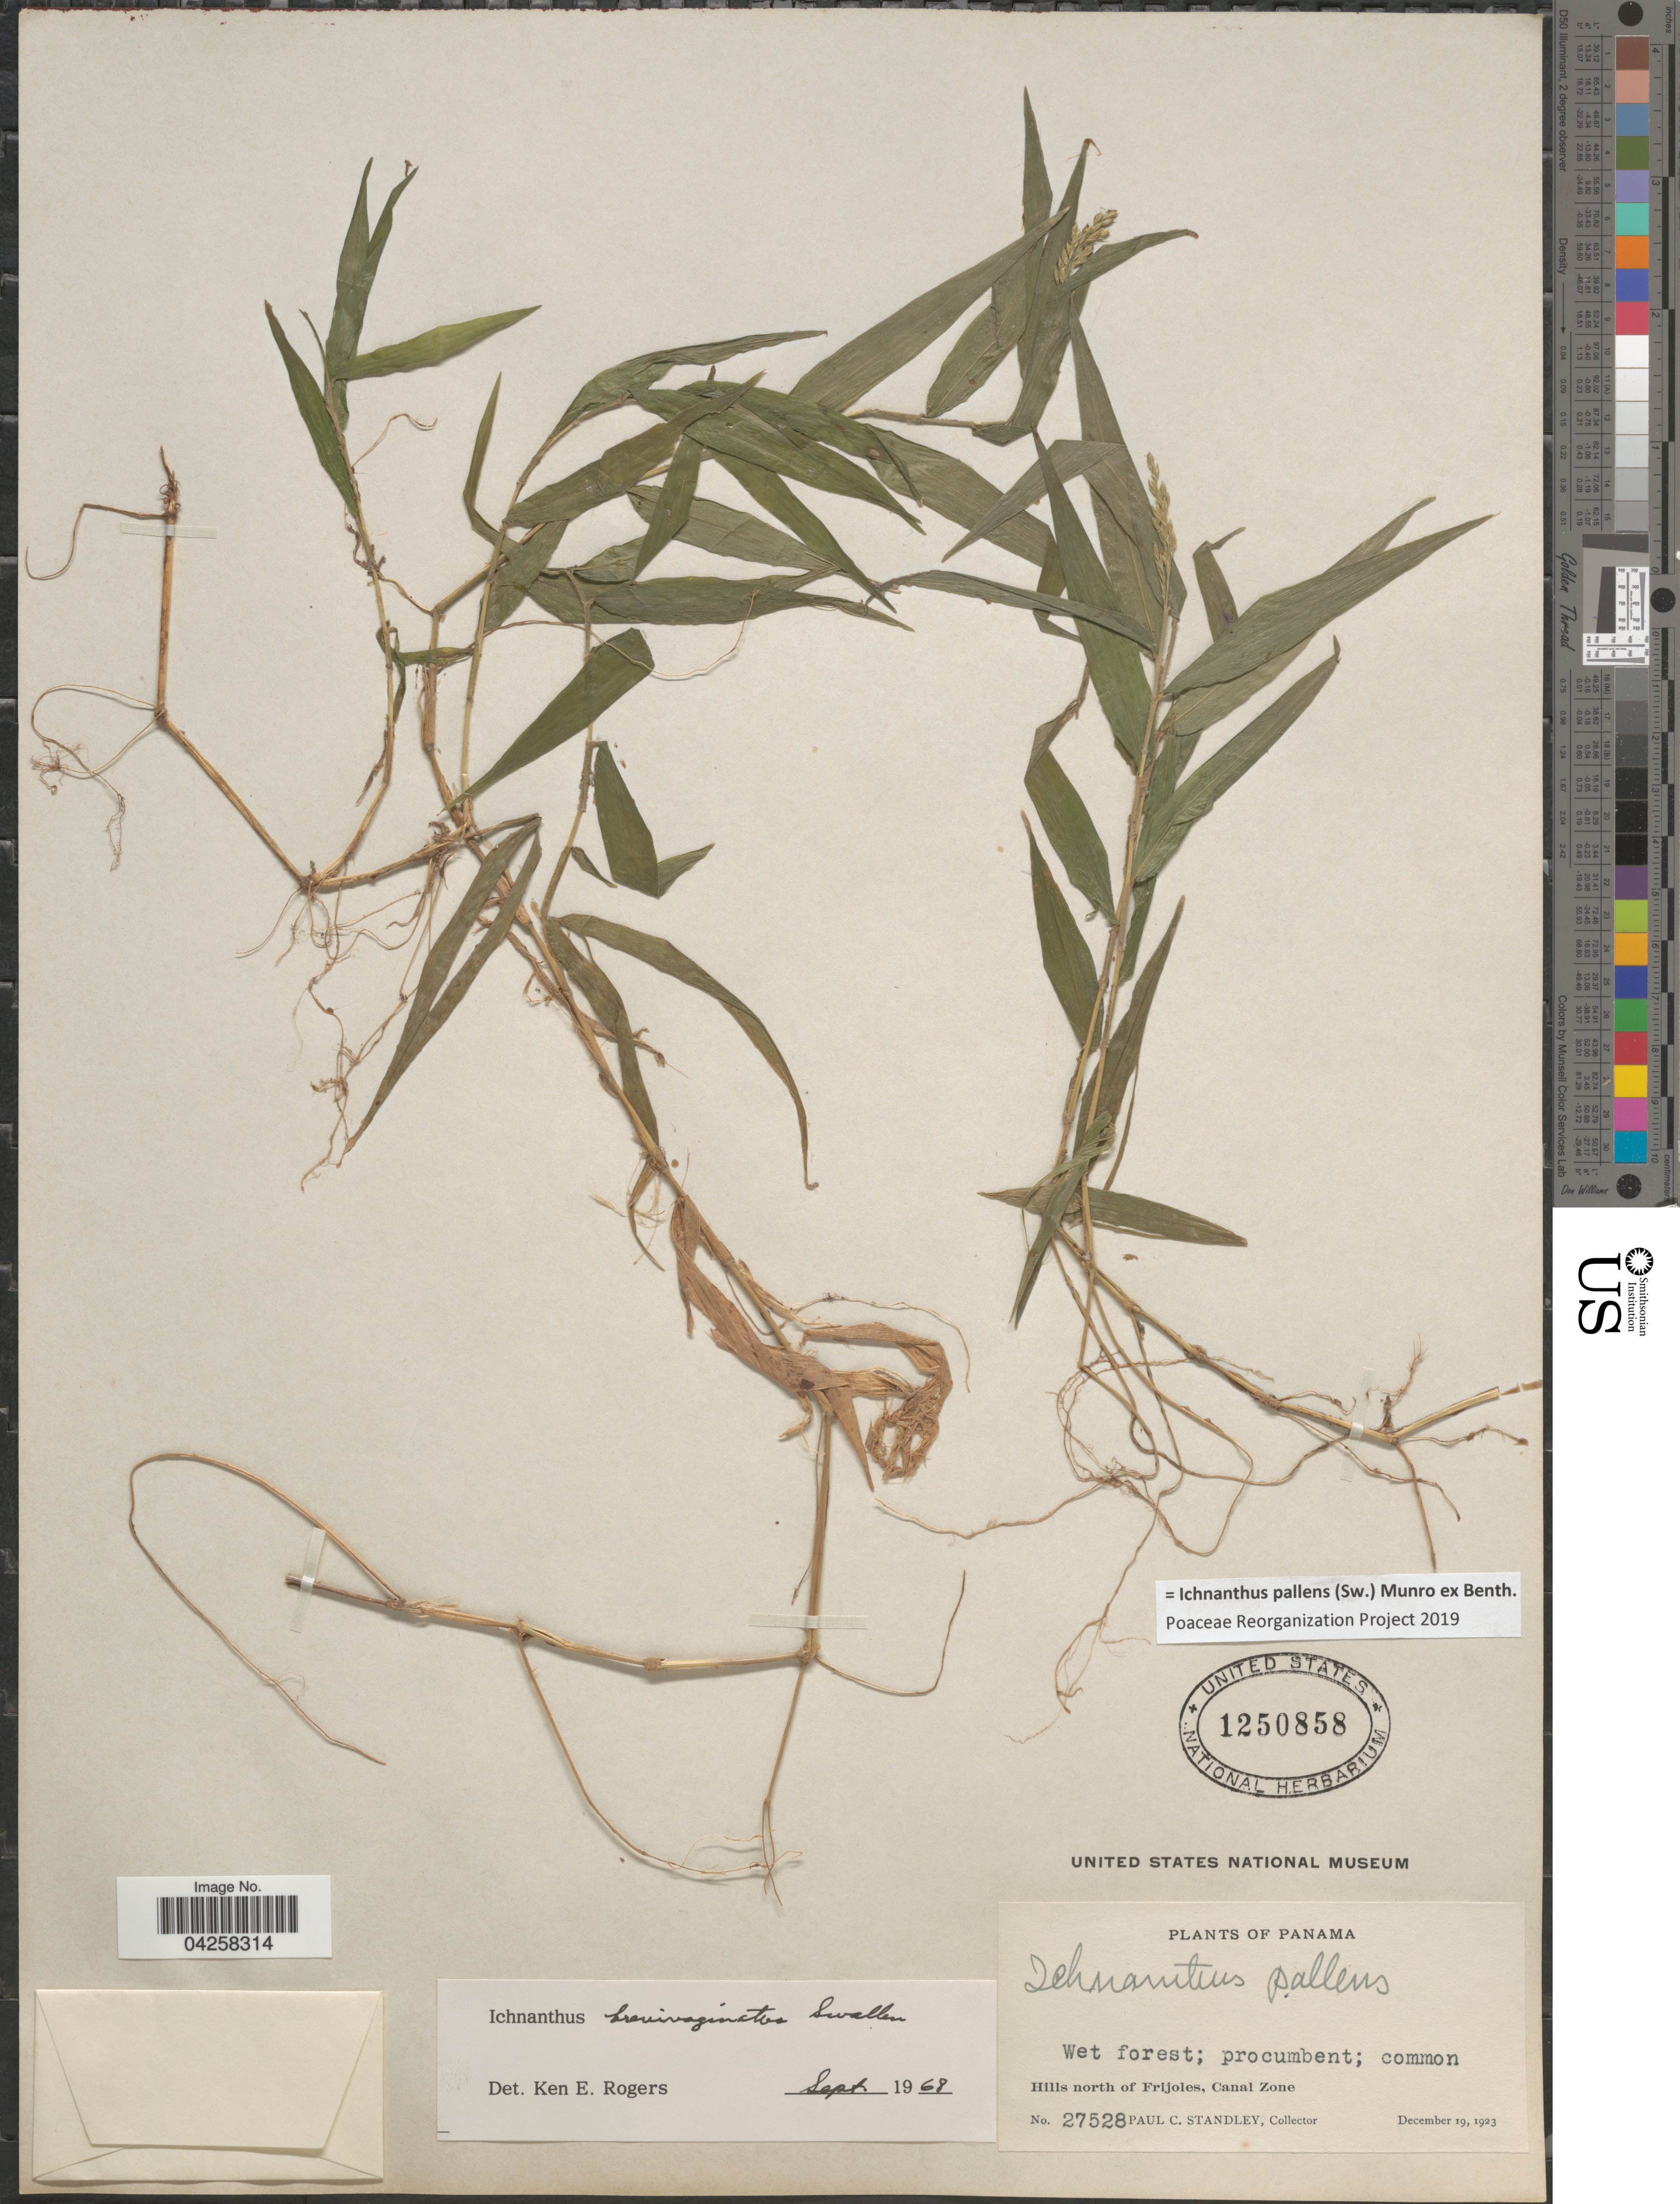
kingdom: Plantae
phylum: Tracheophyta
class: Liliopsida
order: Poales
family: Poaceae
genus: Ichnanthus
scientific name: Ichnanthus pallens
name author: (Sw.) Munro ex Benth.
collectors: P. C. Standley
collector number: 27528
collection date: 1923-12-19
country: Panama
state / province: Colón / Panamá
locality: Hills north of Frijoles, Canal Zone.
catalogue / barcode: US 1250858